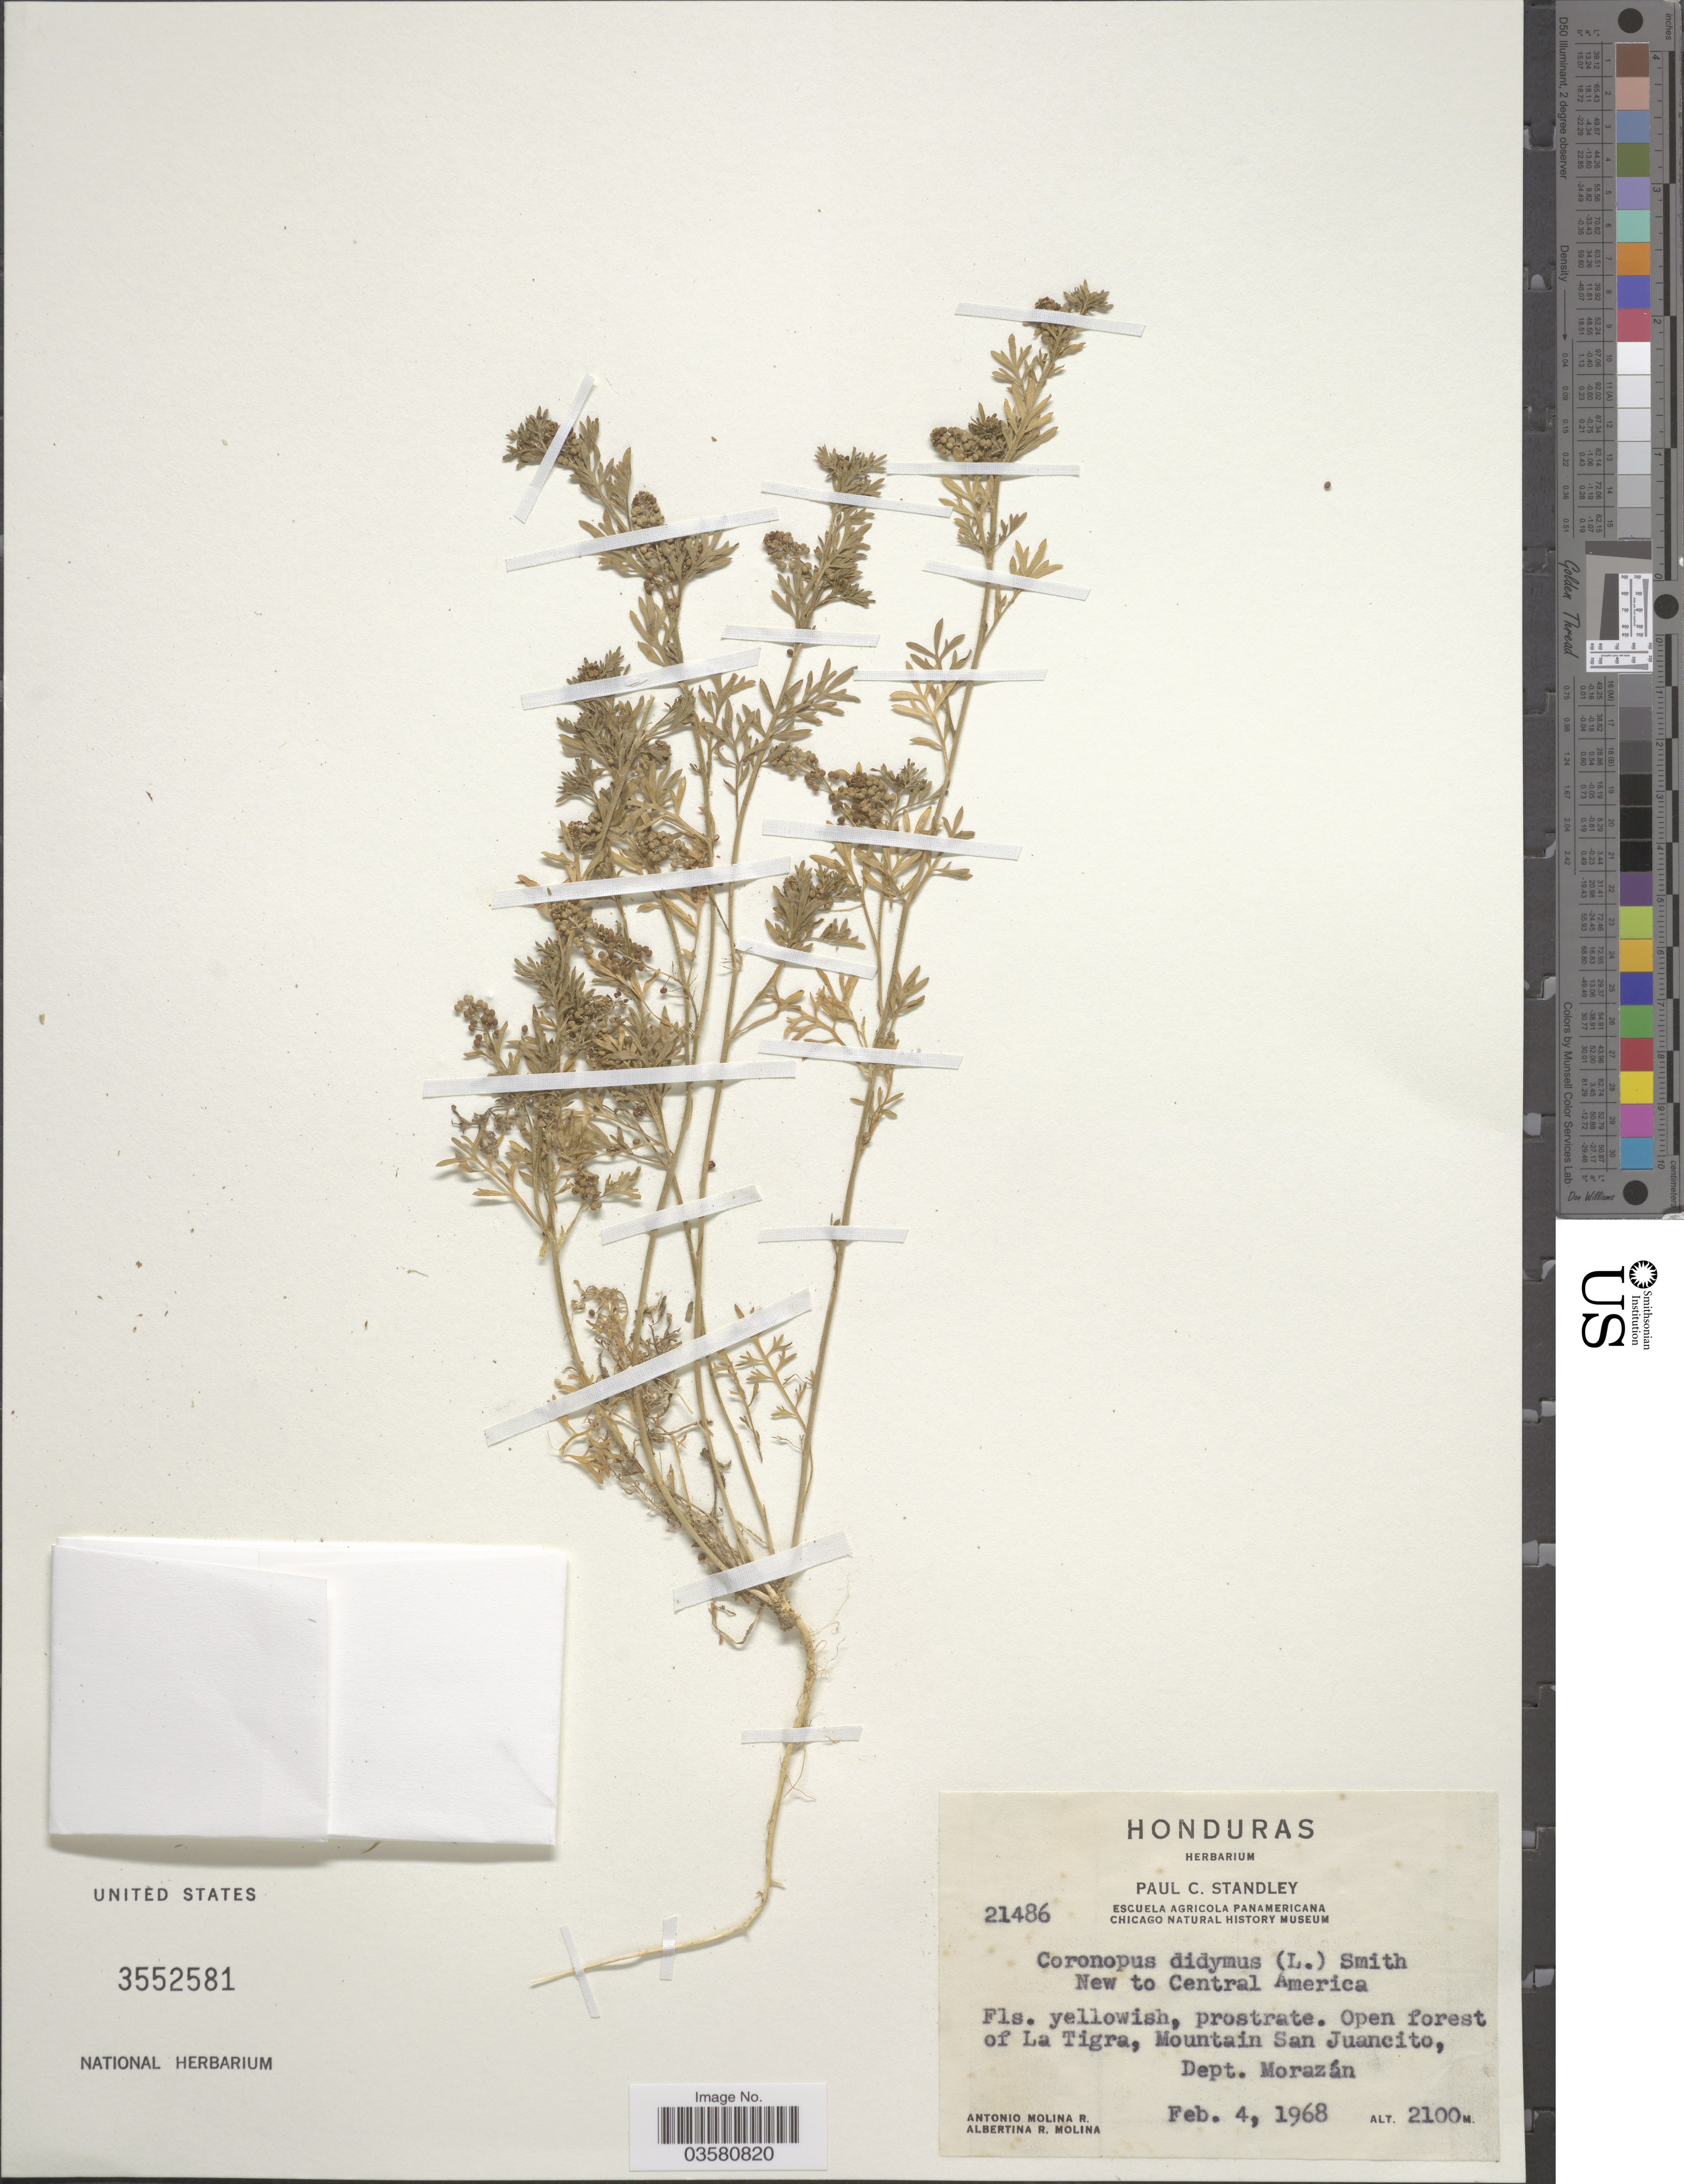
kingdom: Plantae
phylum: Tracheophyta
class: Magnoliopsida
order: Brassicales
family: Brassicaceae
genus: Lepidium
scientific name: Lepidium didymum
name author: L.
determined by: Strong, M. T., (US), Smithsonian Institution - National Museum of Natural History (UNITED STATES)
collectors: A. Molina R. & A. R. Molina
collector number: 21486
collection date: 1968-02-04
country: Honduras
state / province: Fco. Morazán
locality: Open forest of La Tigra, Mountain San Juancito, Dept. Morazán.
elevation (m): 2100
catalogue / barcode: US 3552581